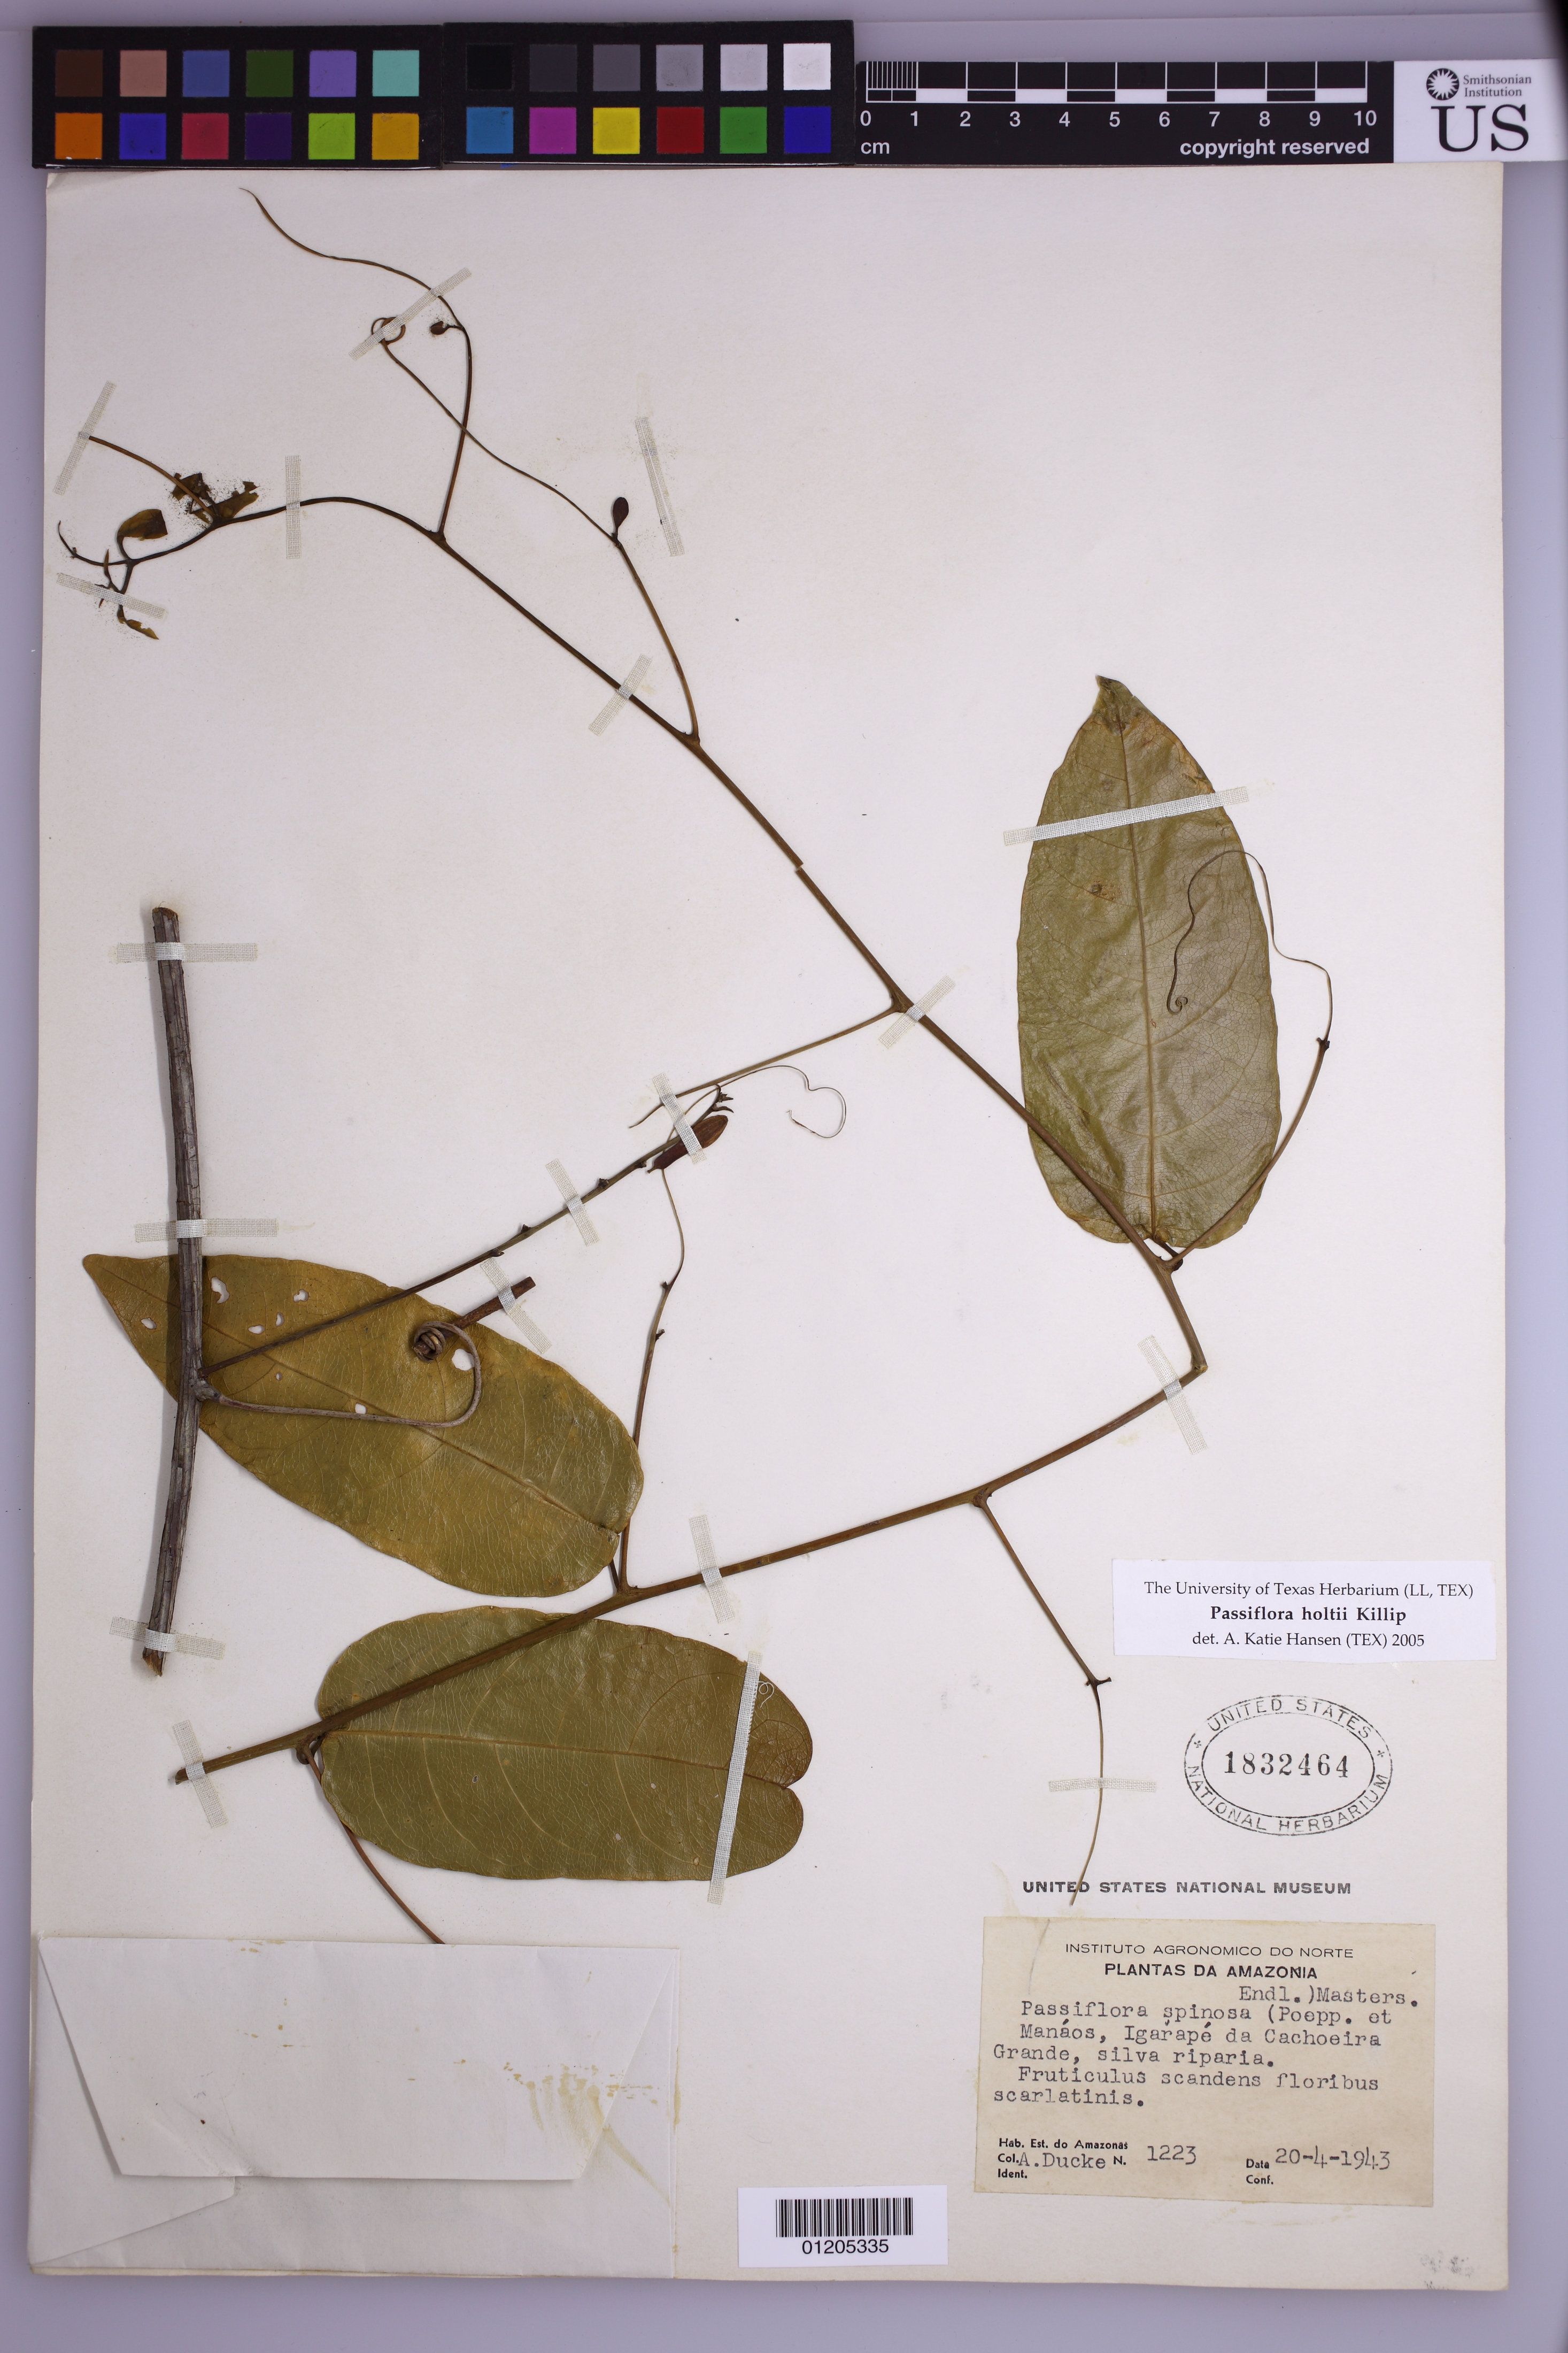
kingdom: Plantae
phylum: Tracheophyta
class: Magnoliopsida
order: Malpighiales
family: Passifloraceae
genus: Passiflora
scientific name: Passiflora holtii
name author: Killip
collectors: A. Ducke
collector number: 1223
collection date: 1943-04-20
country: Brazil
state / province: Amazonas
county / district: Manaus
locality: Manaos, Igarape da Cachoeira Grande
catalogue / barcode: US 1832464